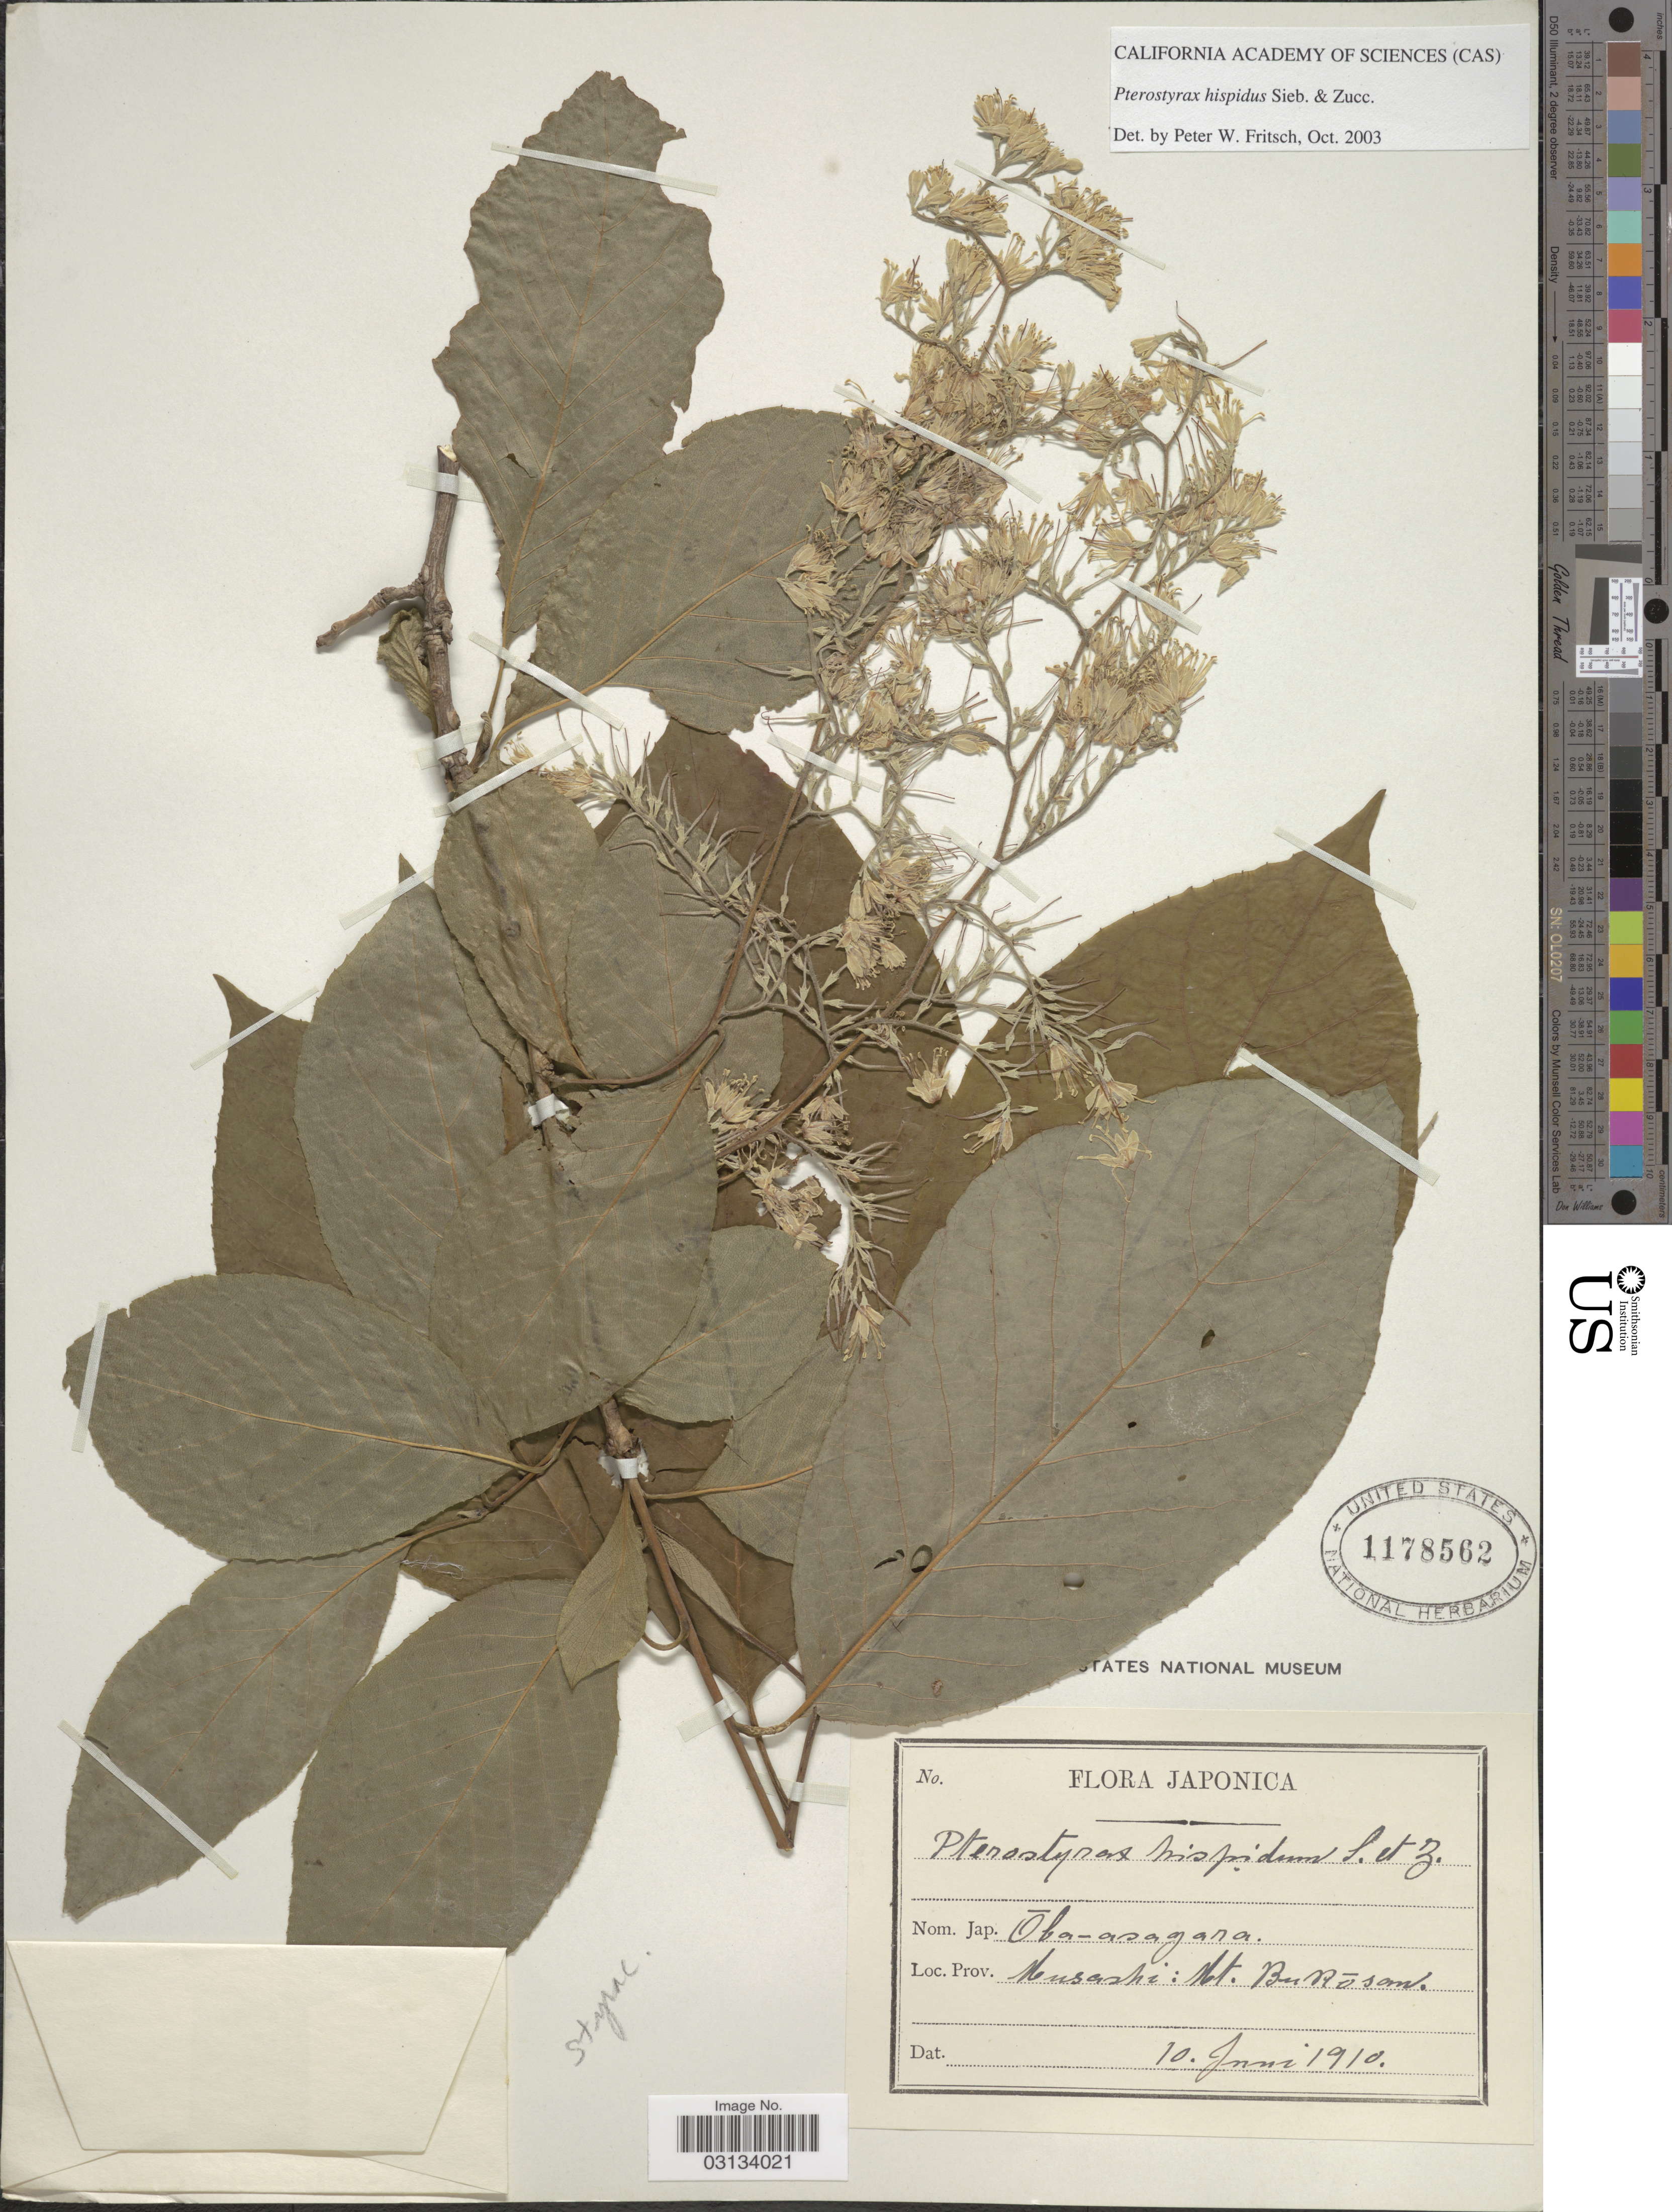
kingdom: Plantae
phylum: Tracheophyta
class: Magnoliopsida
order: Ericales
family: Styracaceae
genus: Pterostyrax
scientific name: Pterostyrax hispidus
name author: Siebold & Zucc.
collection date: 1910-06-10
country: Japan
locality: Japonica. Musashi: Mt. Bukōsan.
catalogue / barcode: US 1178562